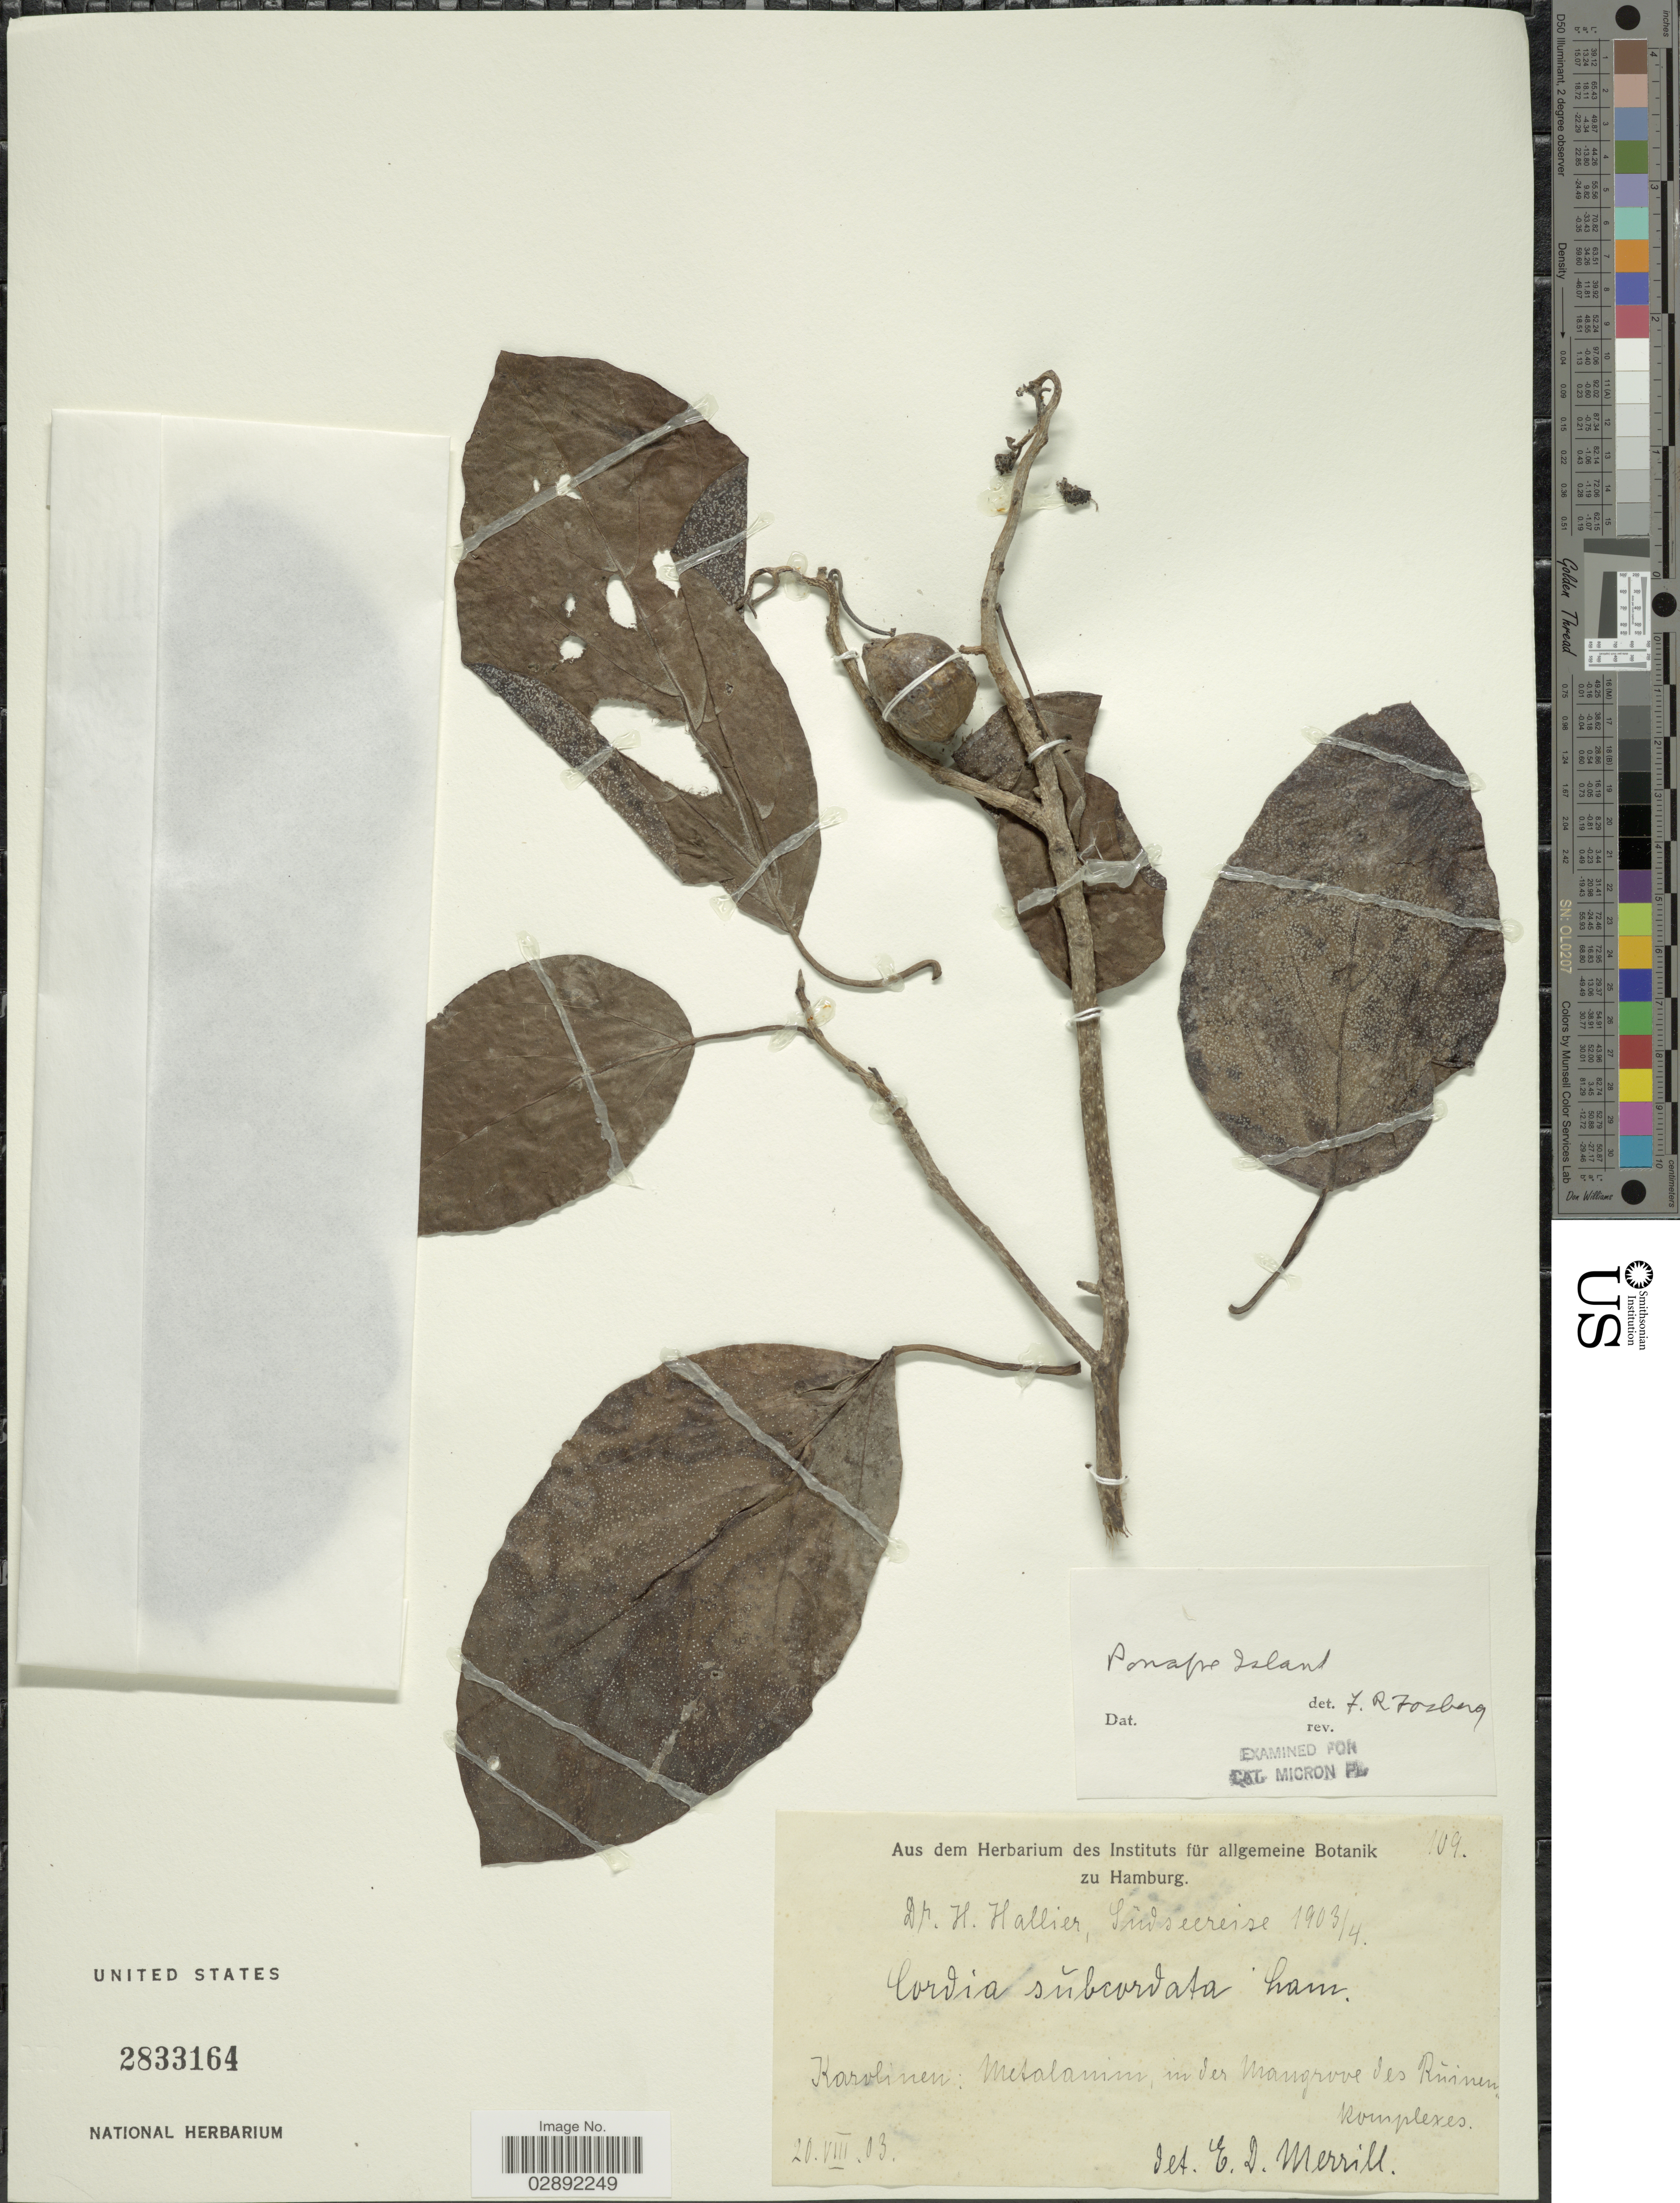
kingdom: Plantae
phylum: Tracheophyta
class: Magnoliopsida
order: Boraginales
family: Cordiaceae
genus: Cordia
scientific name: Cordia subcordata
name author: Lam.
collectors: H. G. Hallier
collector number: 109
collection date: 1903-08-20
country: Micronesia, Federated States of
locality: Karolinen: Metalamim, in der Mangrove des Ruinen Komplexes.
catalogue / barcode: US 2833164